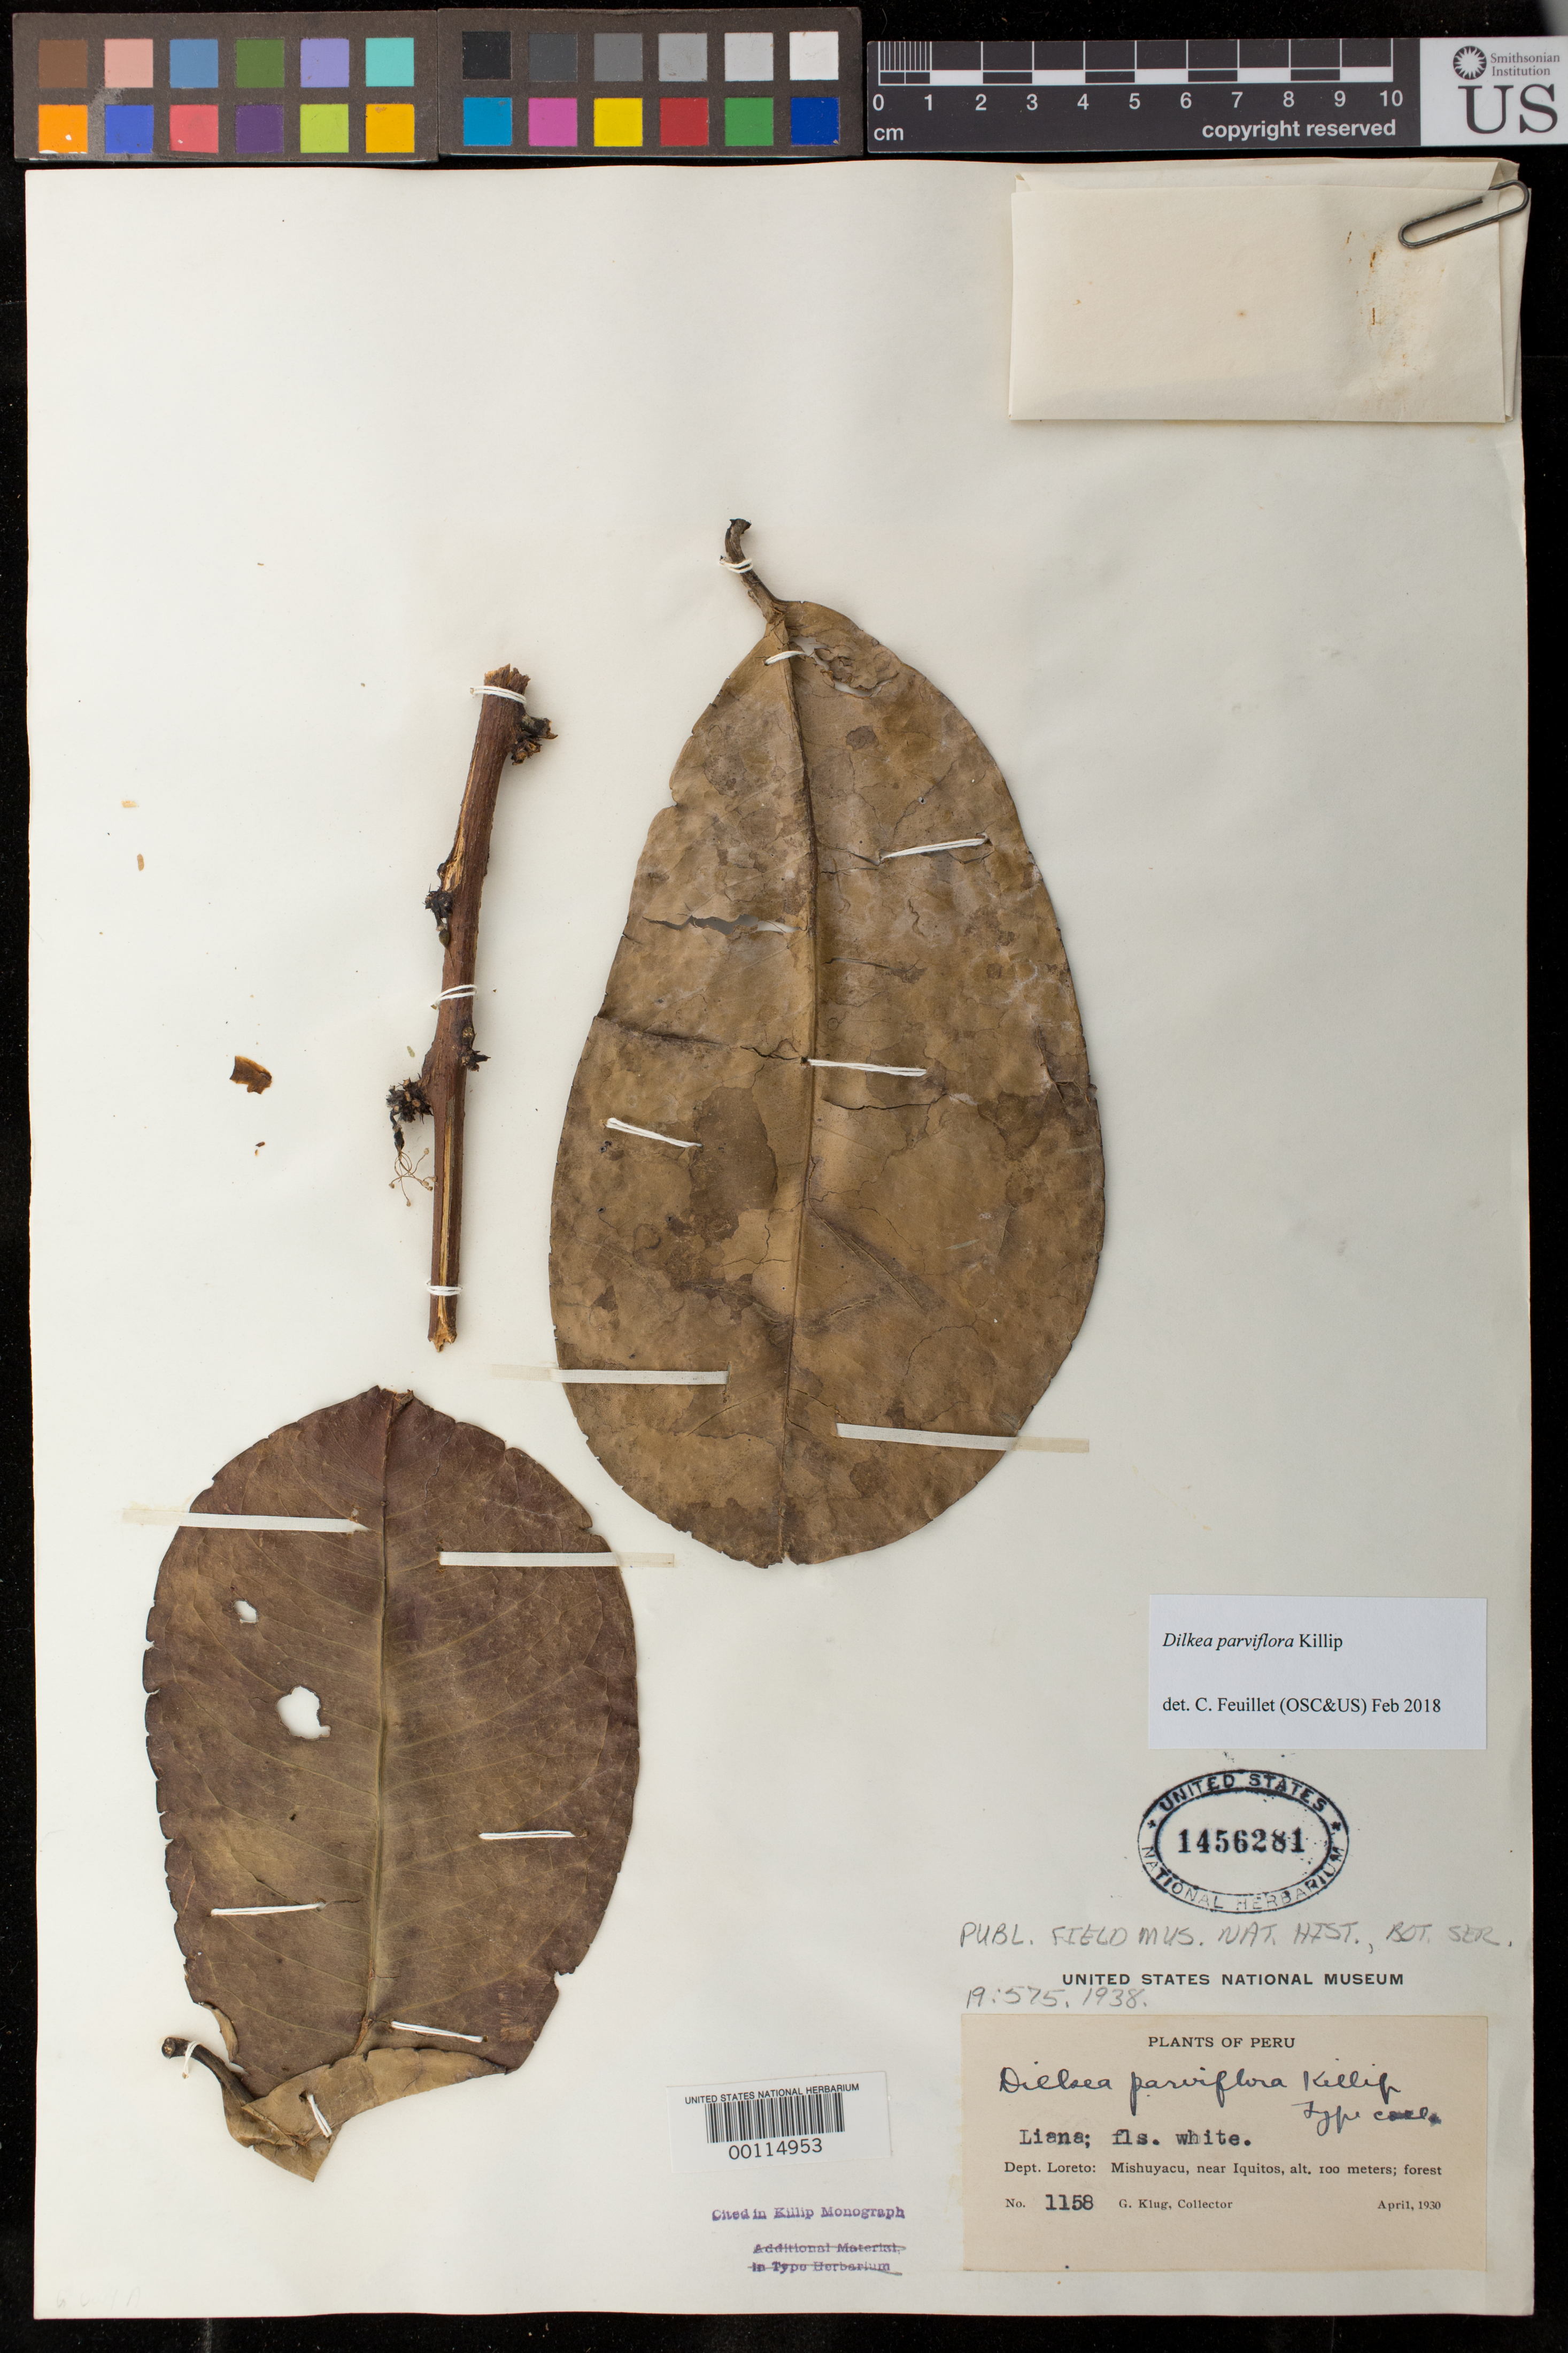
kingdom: Plantae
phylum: Tracheophyta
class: Magnoliopsida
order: Malpighiales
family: Passifloraceae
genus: Dilkea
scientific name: Dilkea parviflora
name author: Killip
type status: Isotype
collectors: G. Klug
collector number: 1158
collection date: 1930-04-02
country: Peru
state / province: Loreto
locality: Dept. Loreto: Mishuyacu, near Iquitos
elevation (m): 100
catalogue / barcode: US 1456281